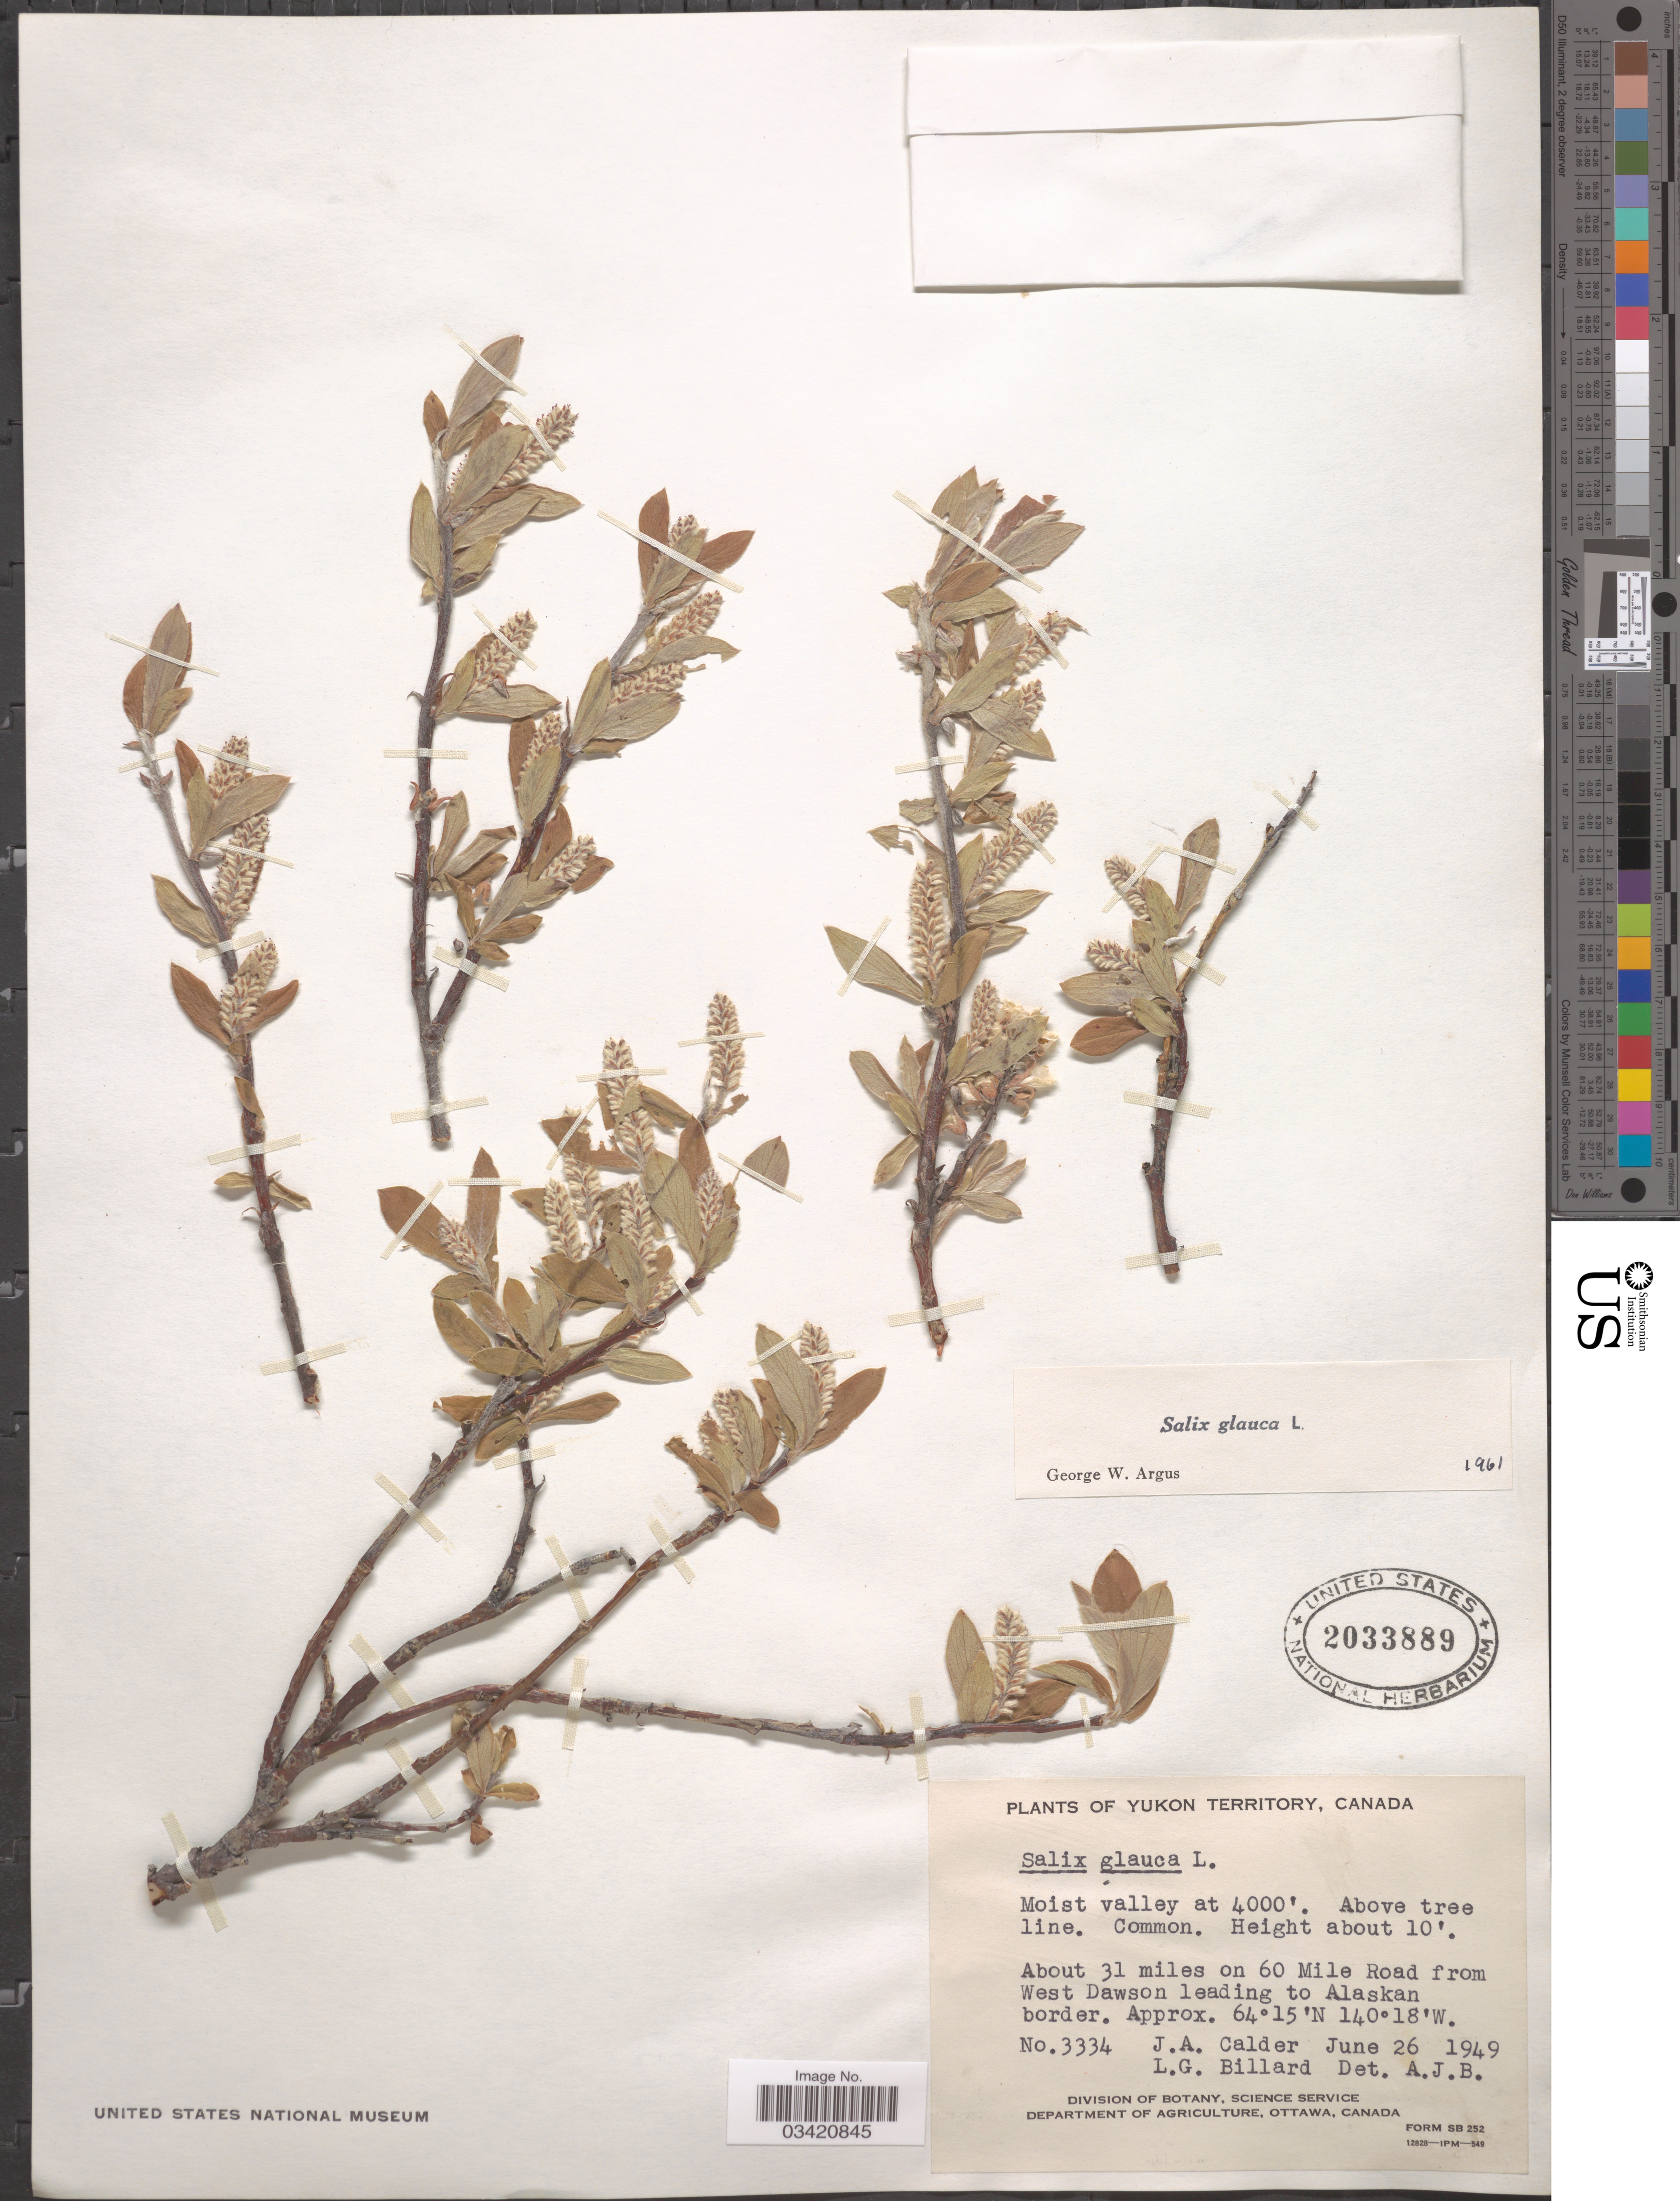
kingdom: Plantae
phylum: Tracheophyta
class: Magnoliopsida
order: Malpighiales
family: Salicaceae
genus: Salix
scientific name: Salix glauca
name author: L.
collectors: J. A. Calder & L. Billard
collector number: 3334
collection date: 1949-06-26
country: Canada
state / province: Yukon Territory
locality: About 31 miles on 60 Mile Road from West Dawson leading to Alaskan border.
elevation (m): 1219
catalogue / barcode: US 2033889